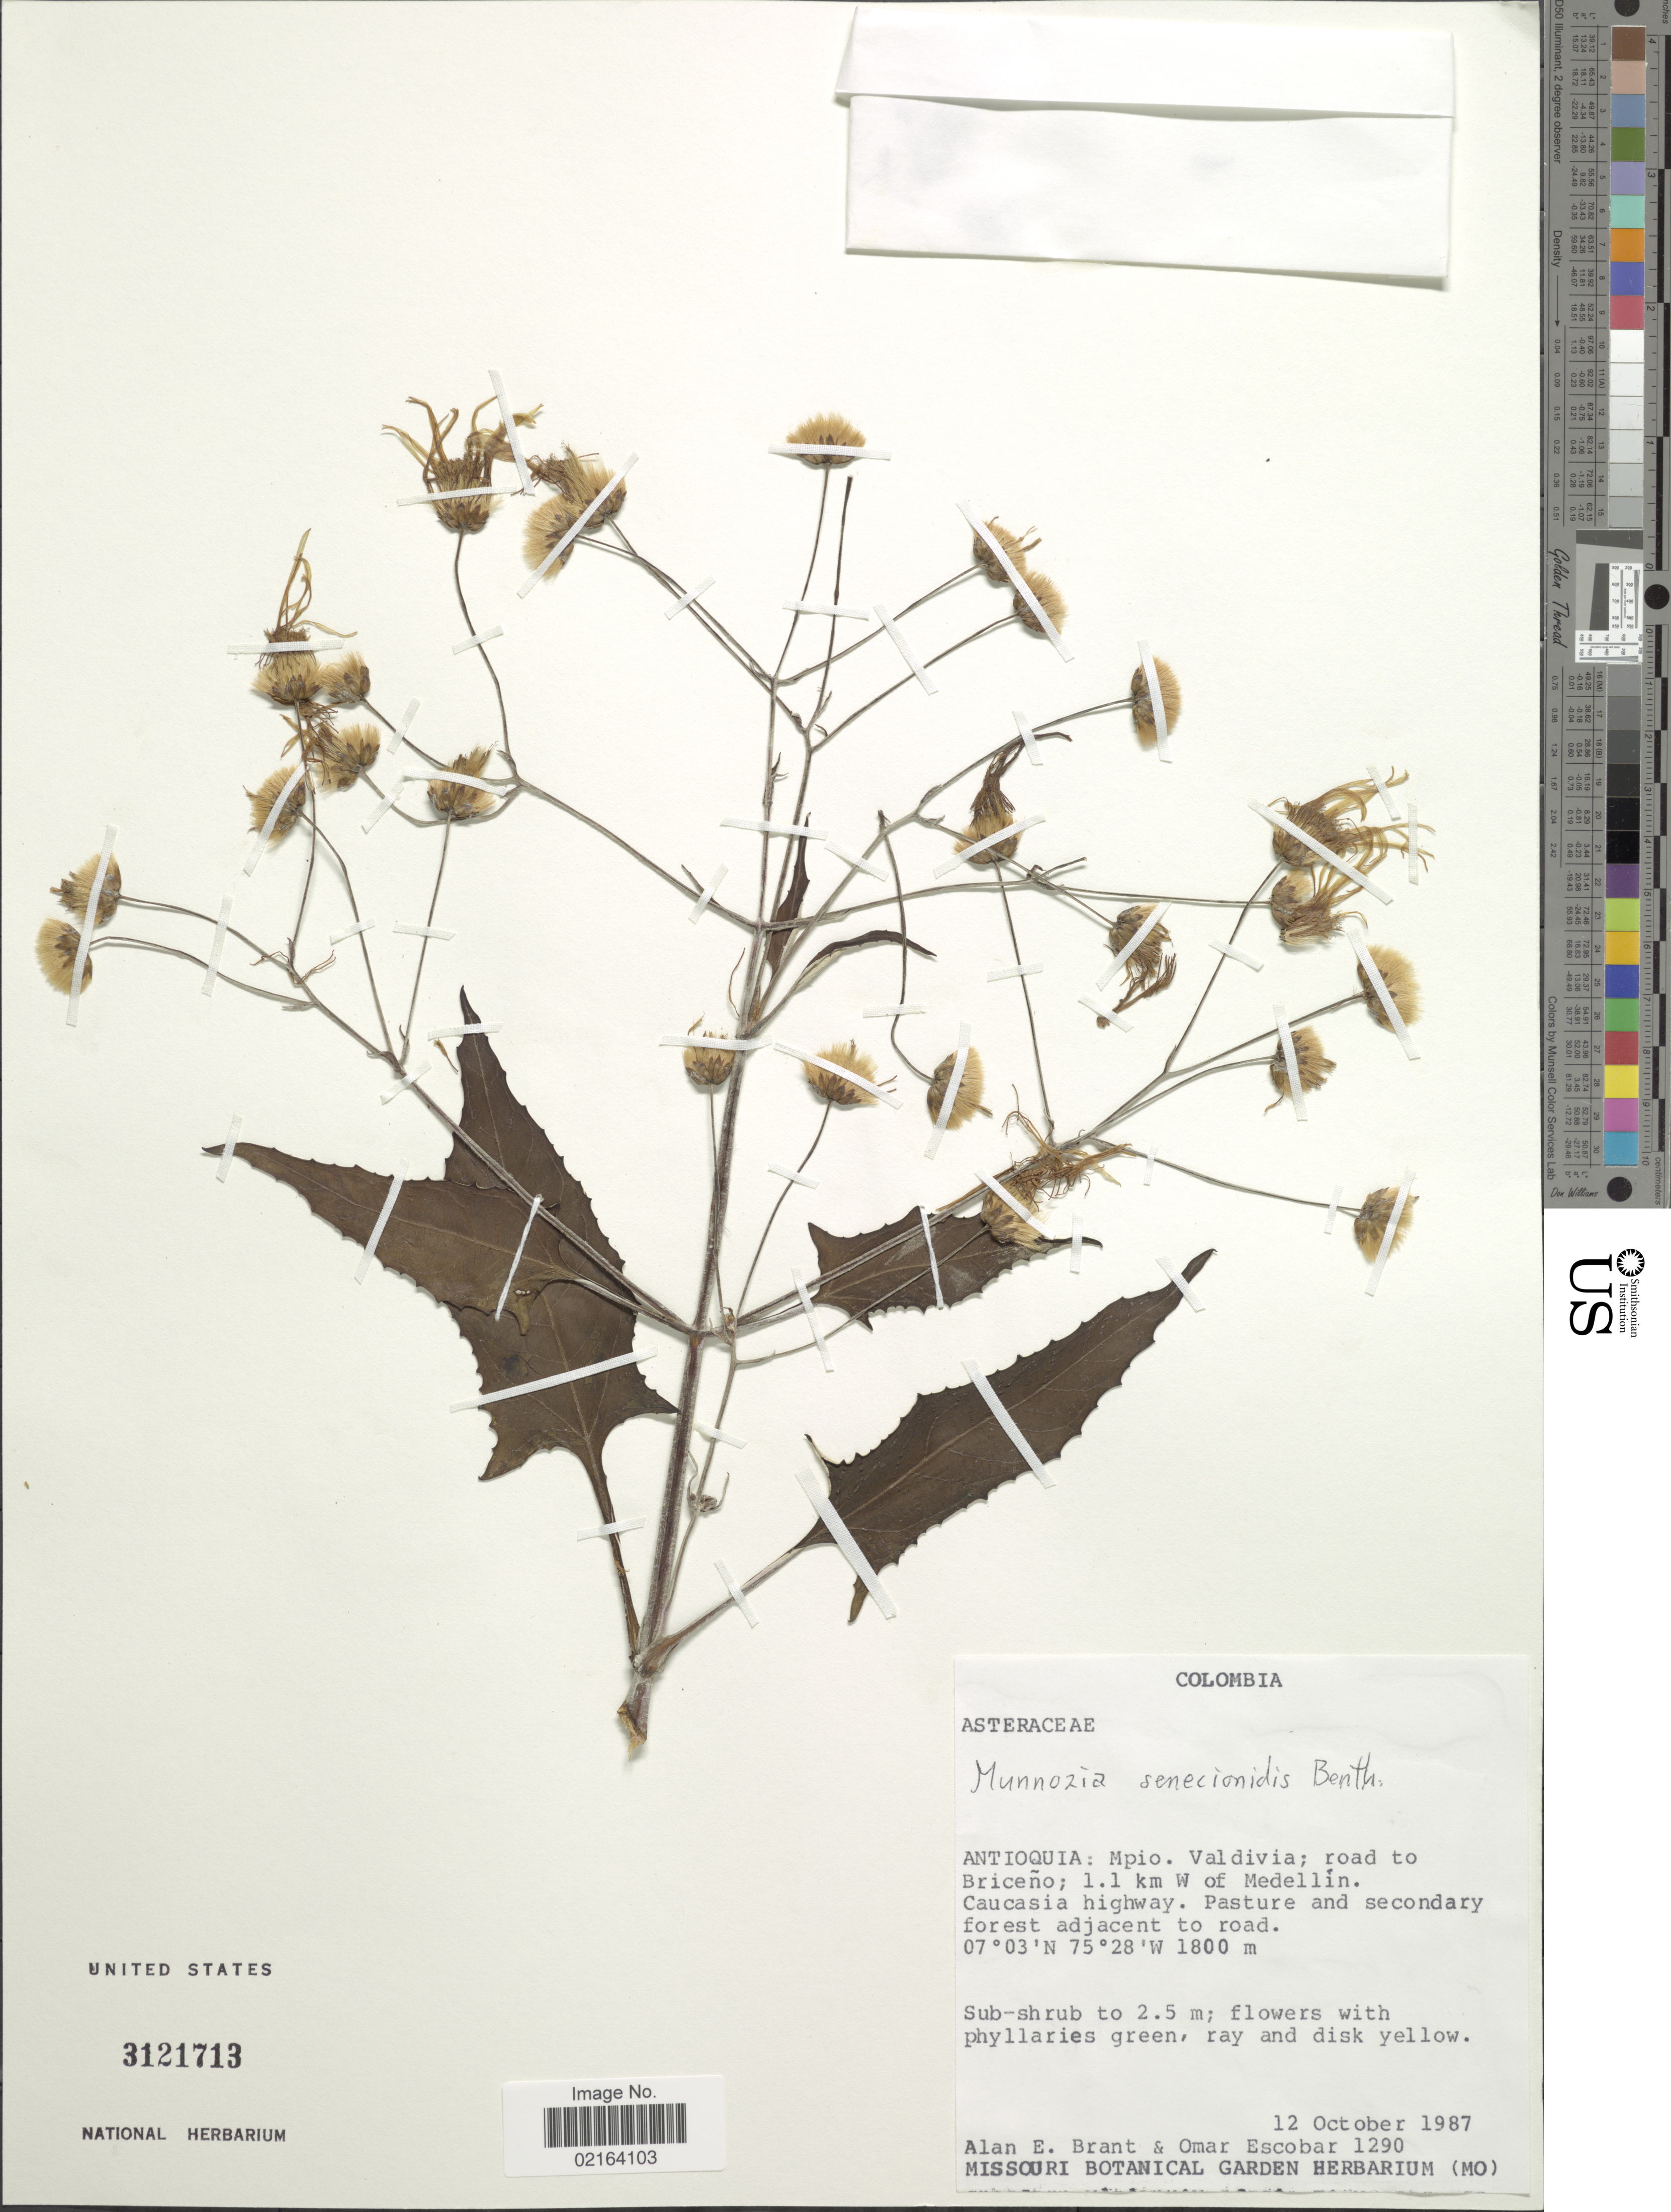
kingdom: Plantae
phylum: Tracheophyta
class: Magnoliopsida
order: Asterales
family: Asteraceae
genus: Munnozia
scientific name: Munnozia senecionidis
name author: Benth.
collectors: A. Brant & O. D. Escobar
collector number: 1290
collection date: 1987-10-12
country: Colombia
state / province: Antioquia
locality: Mpio. Valdivia, road to Briceno, 1.1 km W of Medellin, Caucasia highway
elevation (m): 1800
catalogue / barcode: US 3121713